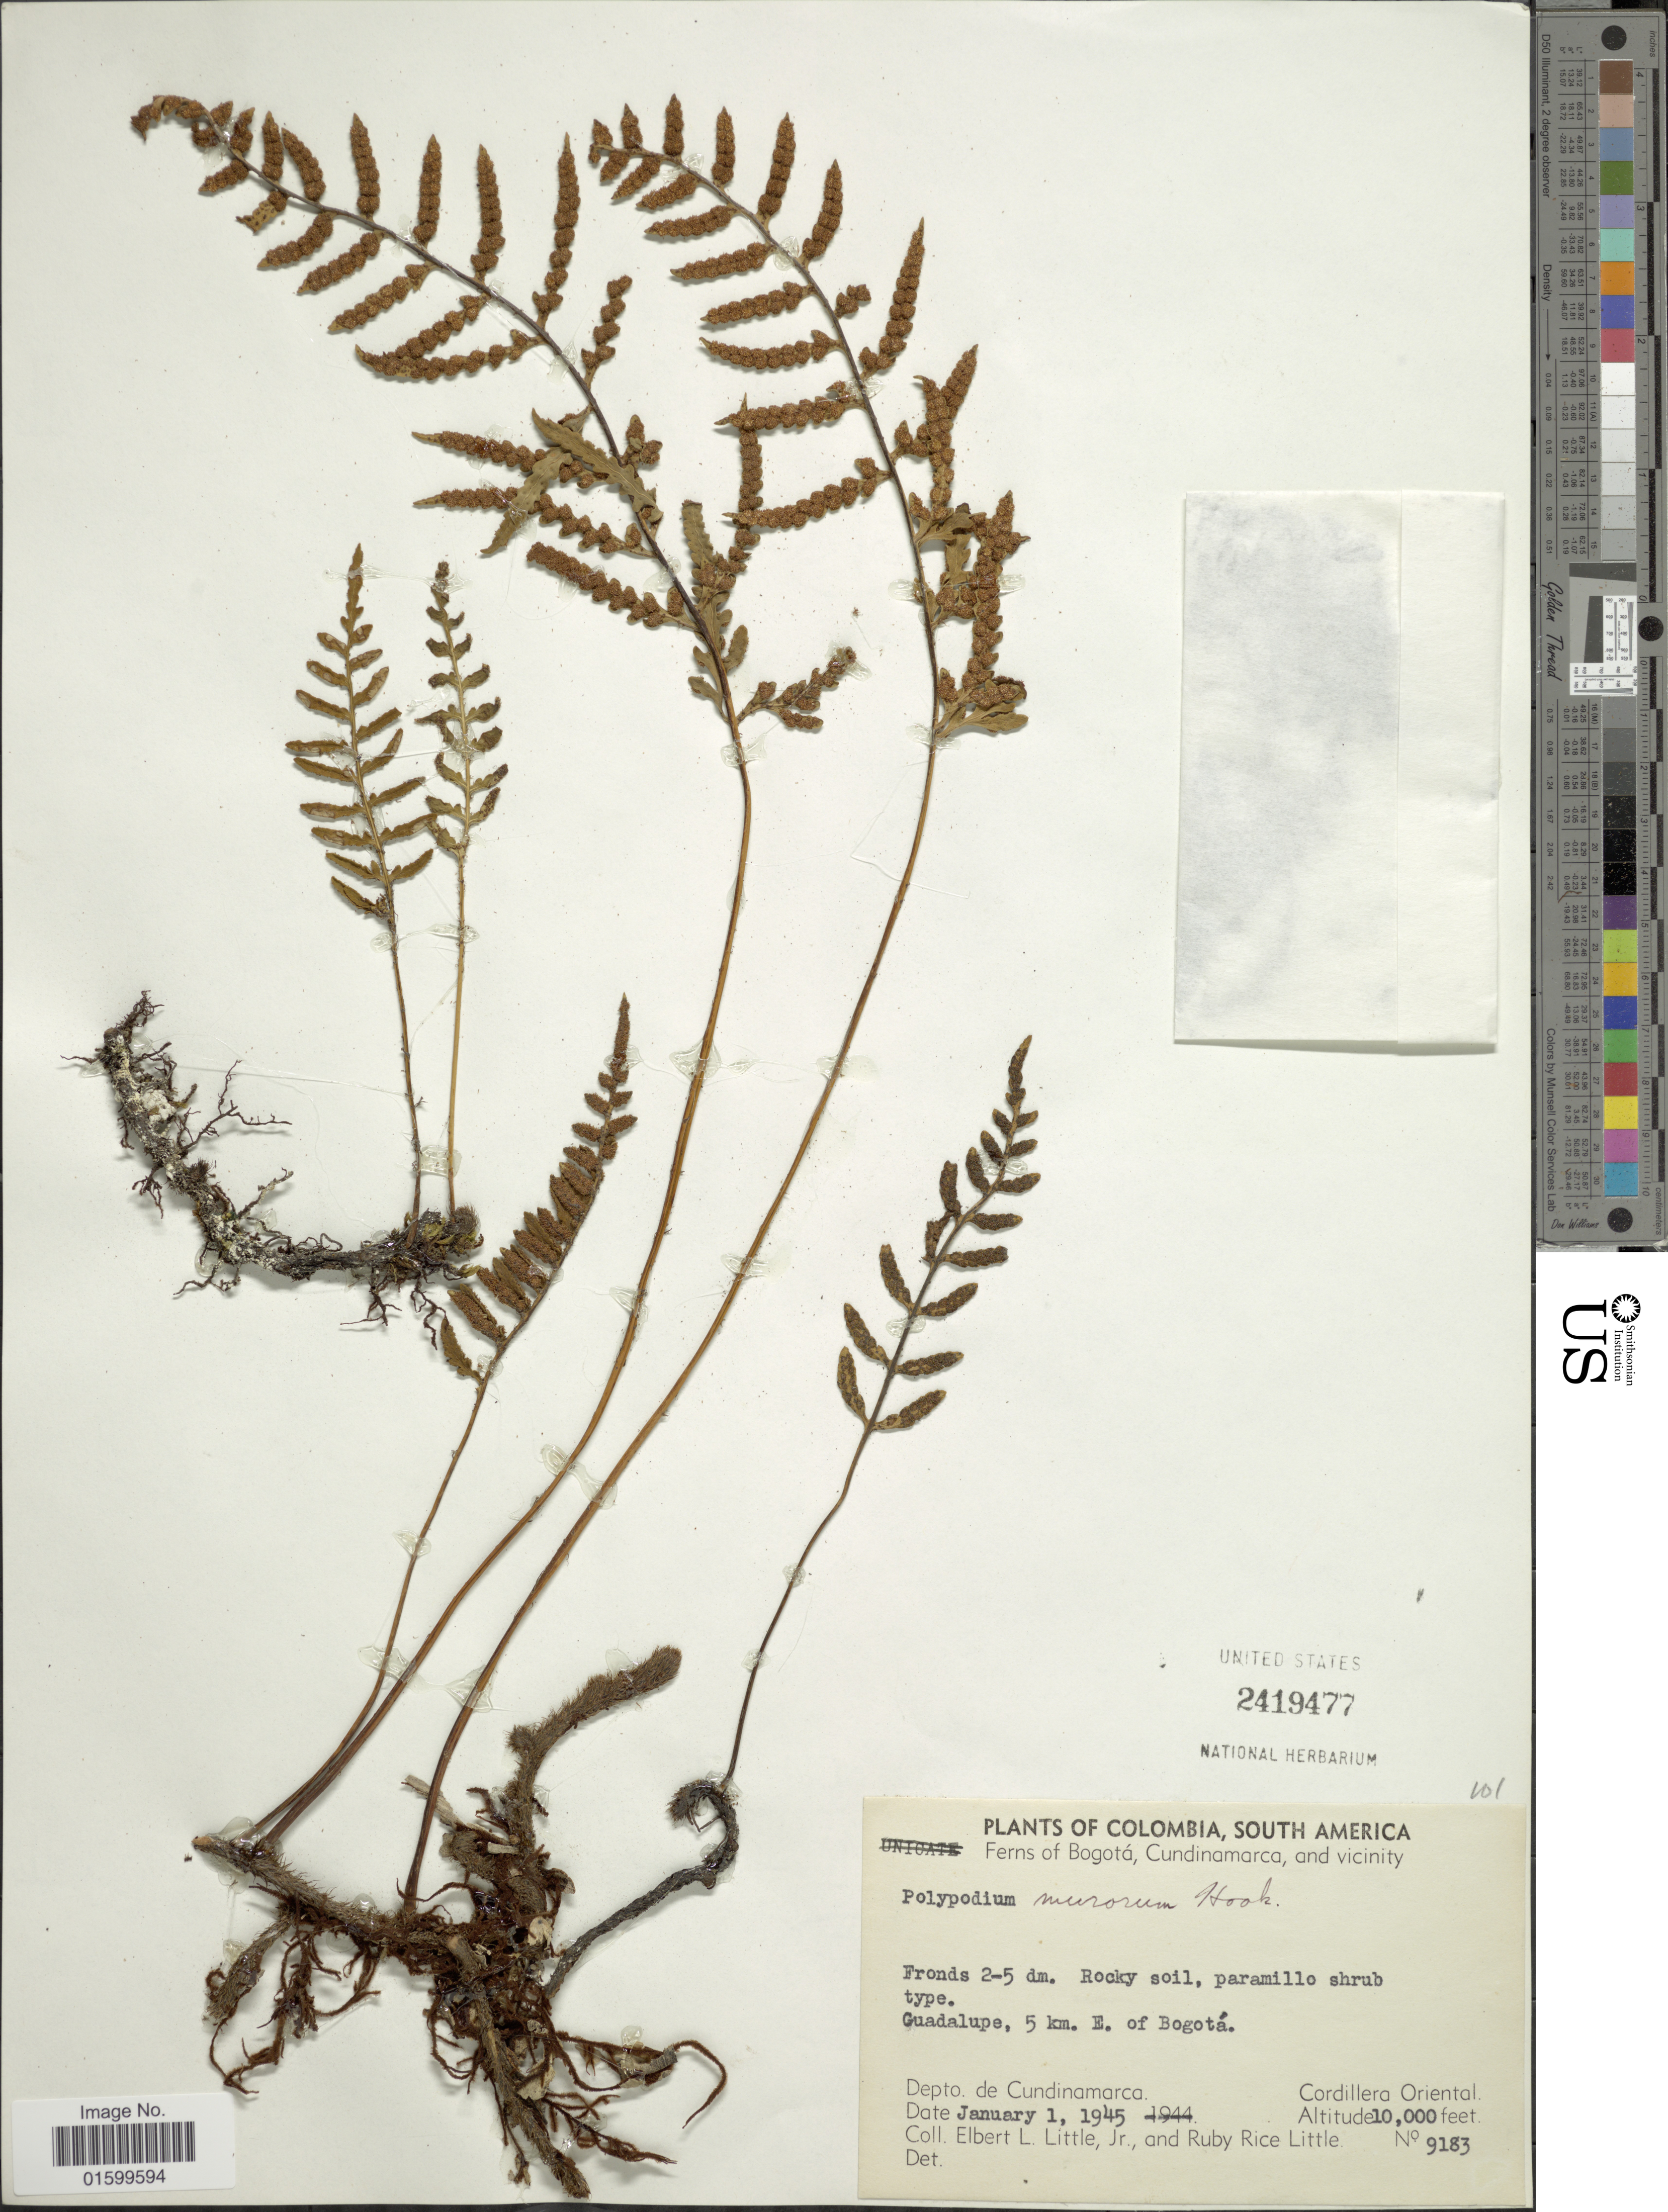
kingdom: Plantae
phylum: Tracheophyta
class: Polypodiopsida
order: Polypodiales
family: Polypodiaceae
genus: Pleopeltis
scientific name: Pleopeltis murorum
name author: (Hook.) A.R. Sm. & Tejero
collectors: E. L. Little & R. R. Little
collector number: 9183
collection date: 1945-01-01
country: Colombia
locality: Bogota, Cundinamarca and vicinity, Guadalupe, 5 km E. of Bogota, Depto. de Cundinamarca, Cordillera Oriental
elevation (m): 3048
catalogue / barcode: US 2419477